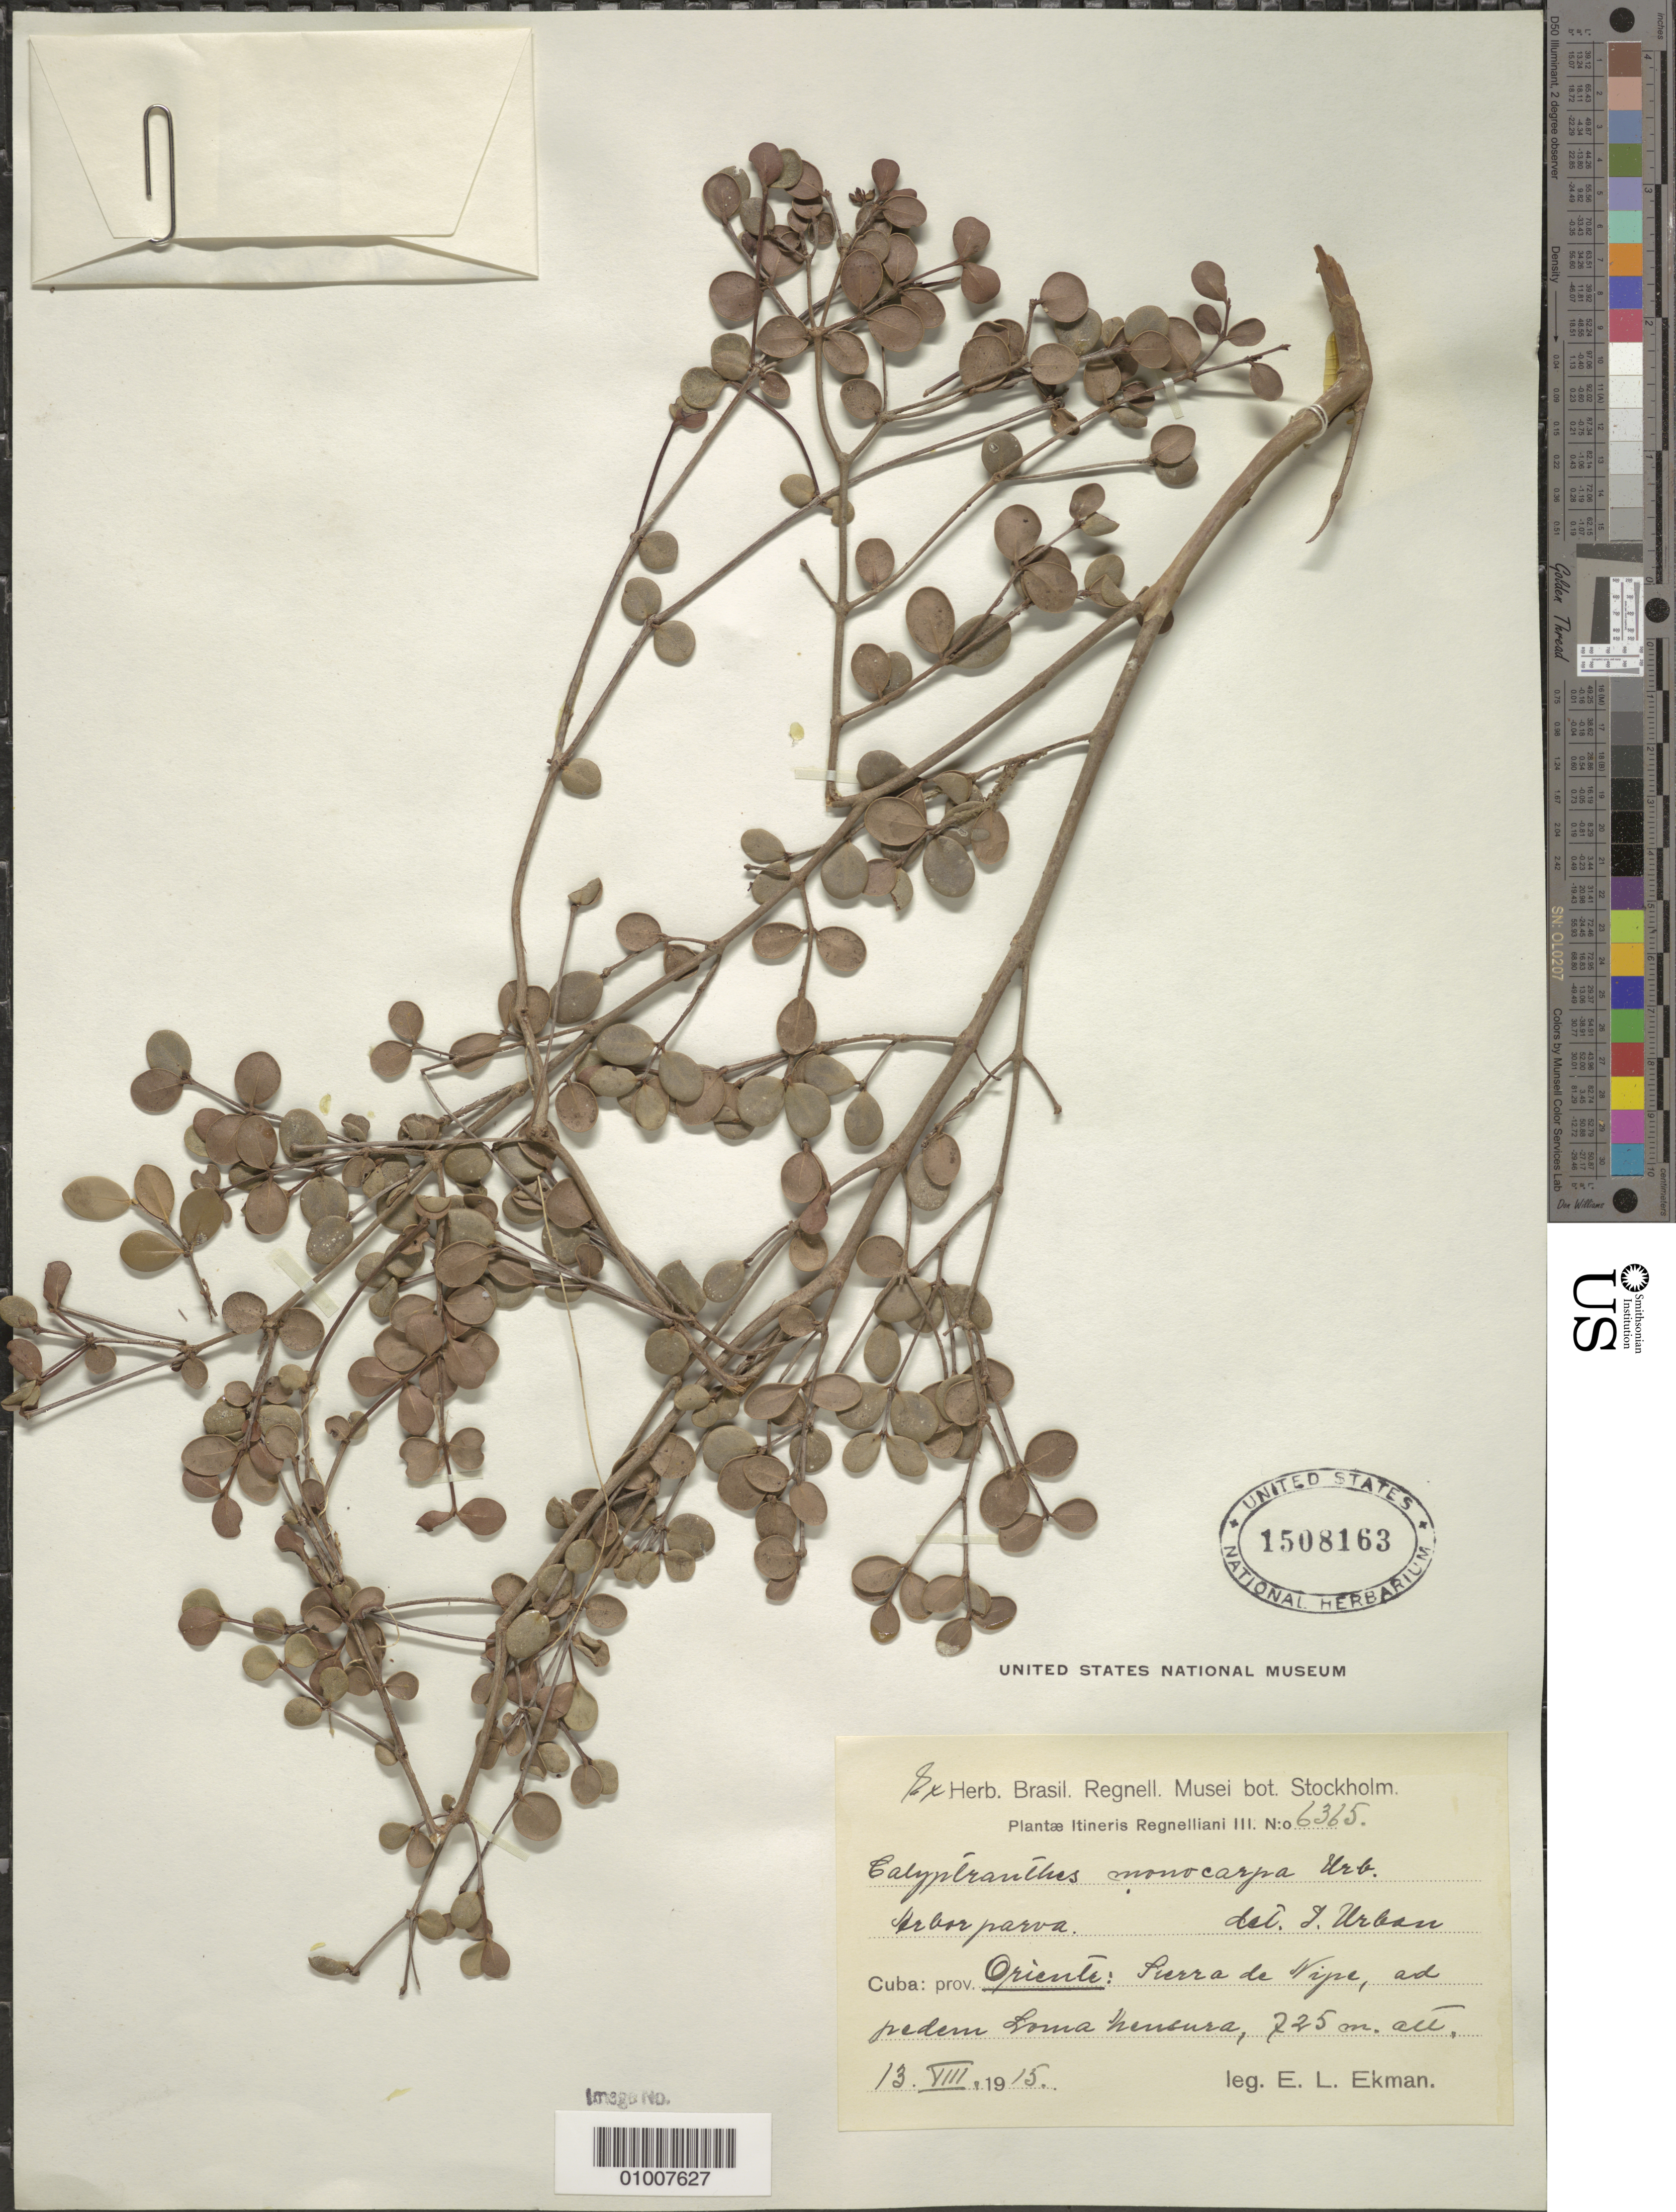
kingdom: Plantae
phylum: Tracheophyta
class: Magnoliopsida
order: Myrtales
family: Myrtaceae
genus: Myrcia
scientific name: Myrcia monocarpa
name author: (Urb.) Z. Acosta & K. Samra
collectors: E. L. Ekman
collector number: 6365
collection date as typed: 13 Aug 1915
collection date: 1915-08-13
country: Cuba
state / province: Holguín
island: Cuba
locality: Sierra de Nipe, ad pedem Loma Mensura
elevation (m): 725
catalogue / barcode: US 1508163